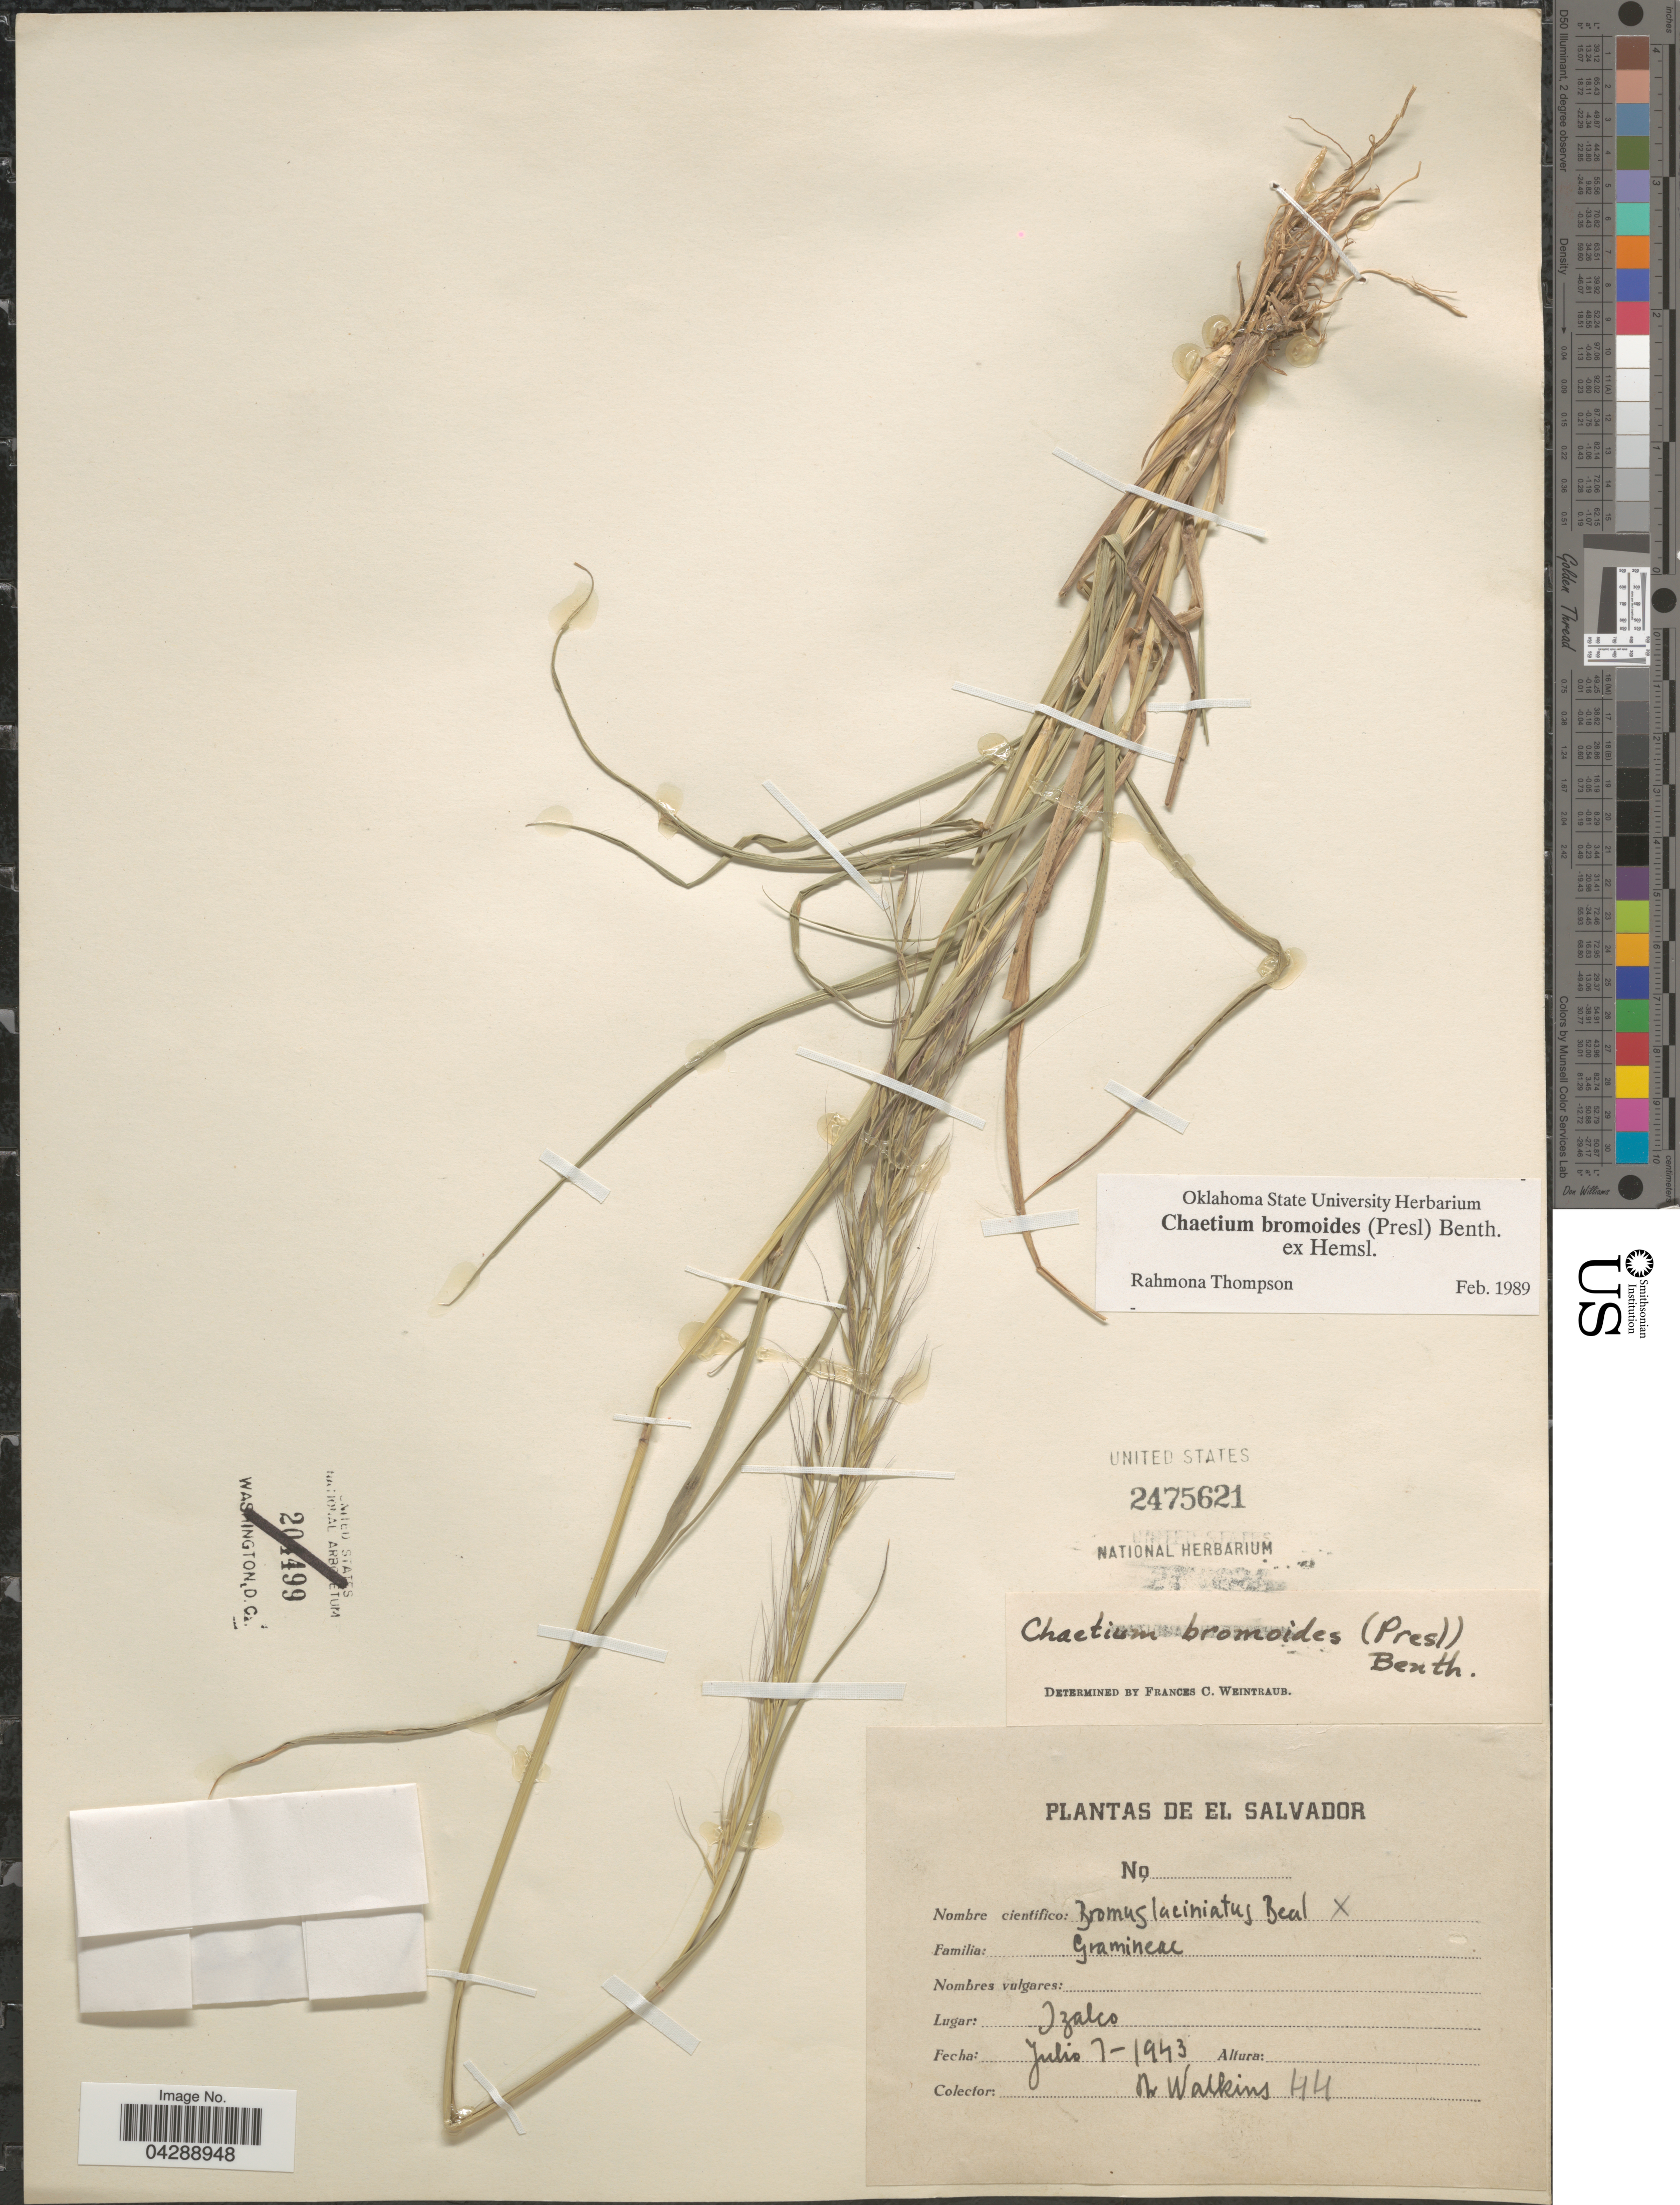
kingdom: Plantae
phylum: Tracheophyta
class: Liliopsida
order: Poales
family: Poaceae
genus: Chaetium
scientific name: Chaetium bromoides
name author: (J. Presl) Benth. ex Hemsl.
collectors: Walkins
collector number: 44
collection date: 1943-07-07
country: El Salvador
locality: Izalco.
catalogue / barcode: US 2475621